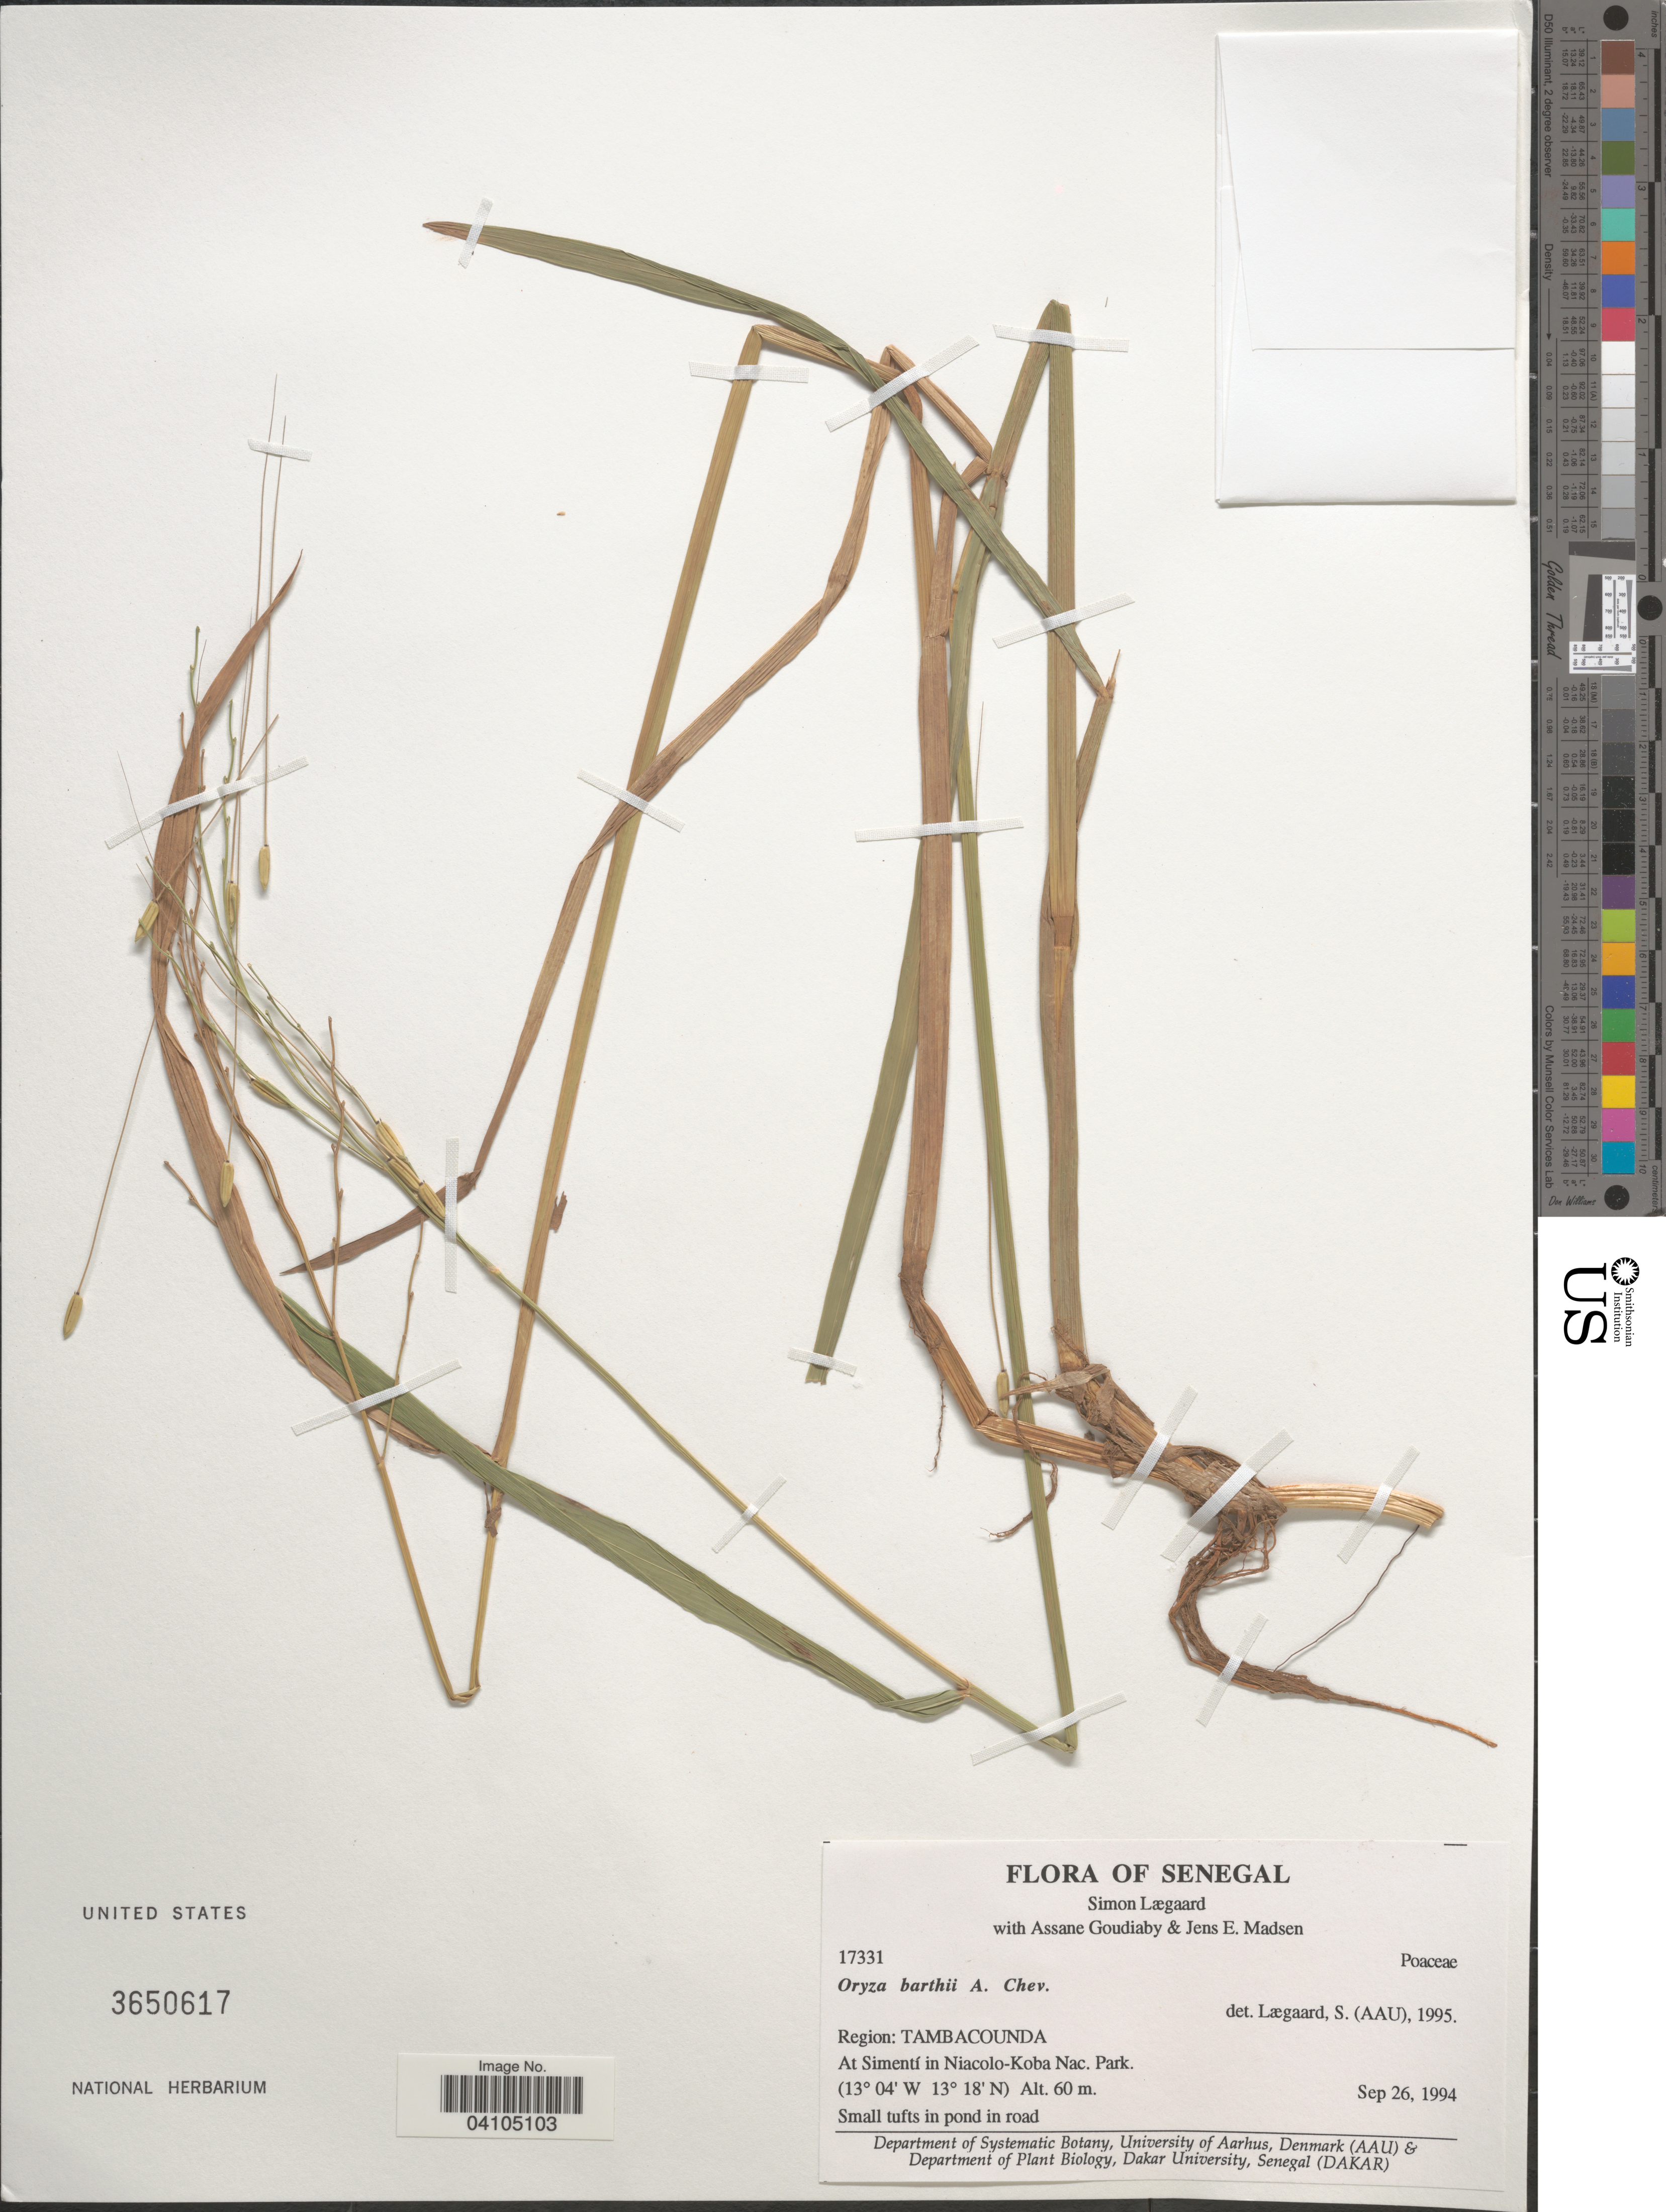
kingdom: Plantae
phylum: Tracheophyta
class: Liliopsida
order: Poales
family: Poaceae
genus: Oryza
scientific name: Oryza barthii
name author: A. Chev.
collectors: S. Lægaard, A. Goudiaby & J. E. Madsen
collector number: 17331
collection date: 1994-09-26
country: Senegal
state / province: Tambacounda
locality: Region: Tambacounda. At Simenti in Niacolo-Koba Nac. Park.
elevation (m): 60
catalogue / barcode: US 3650617